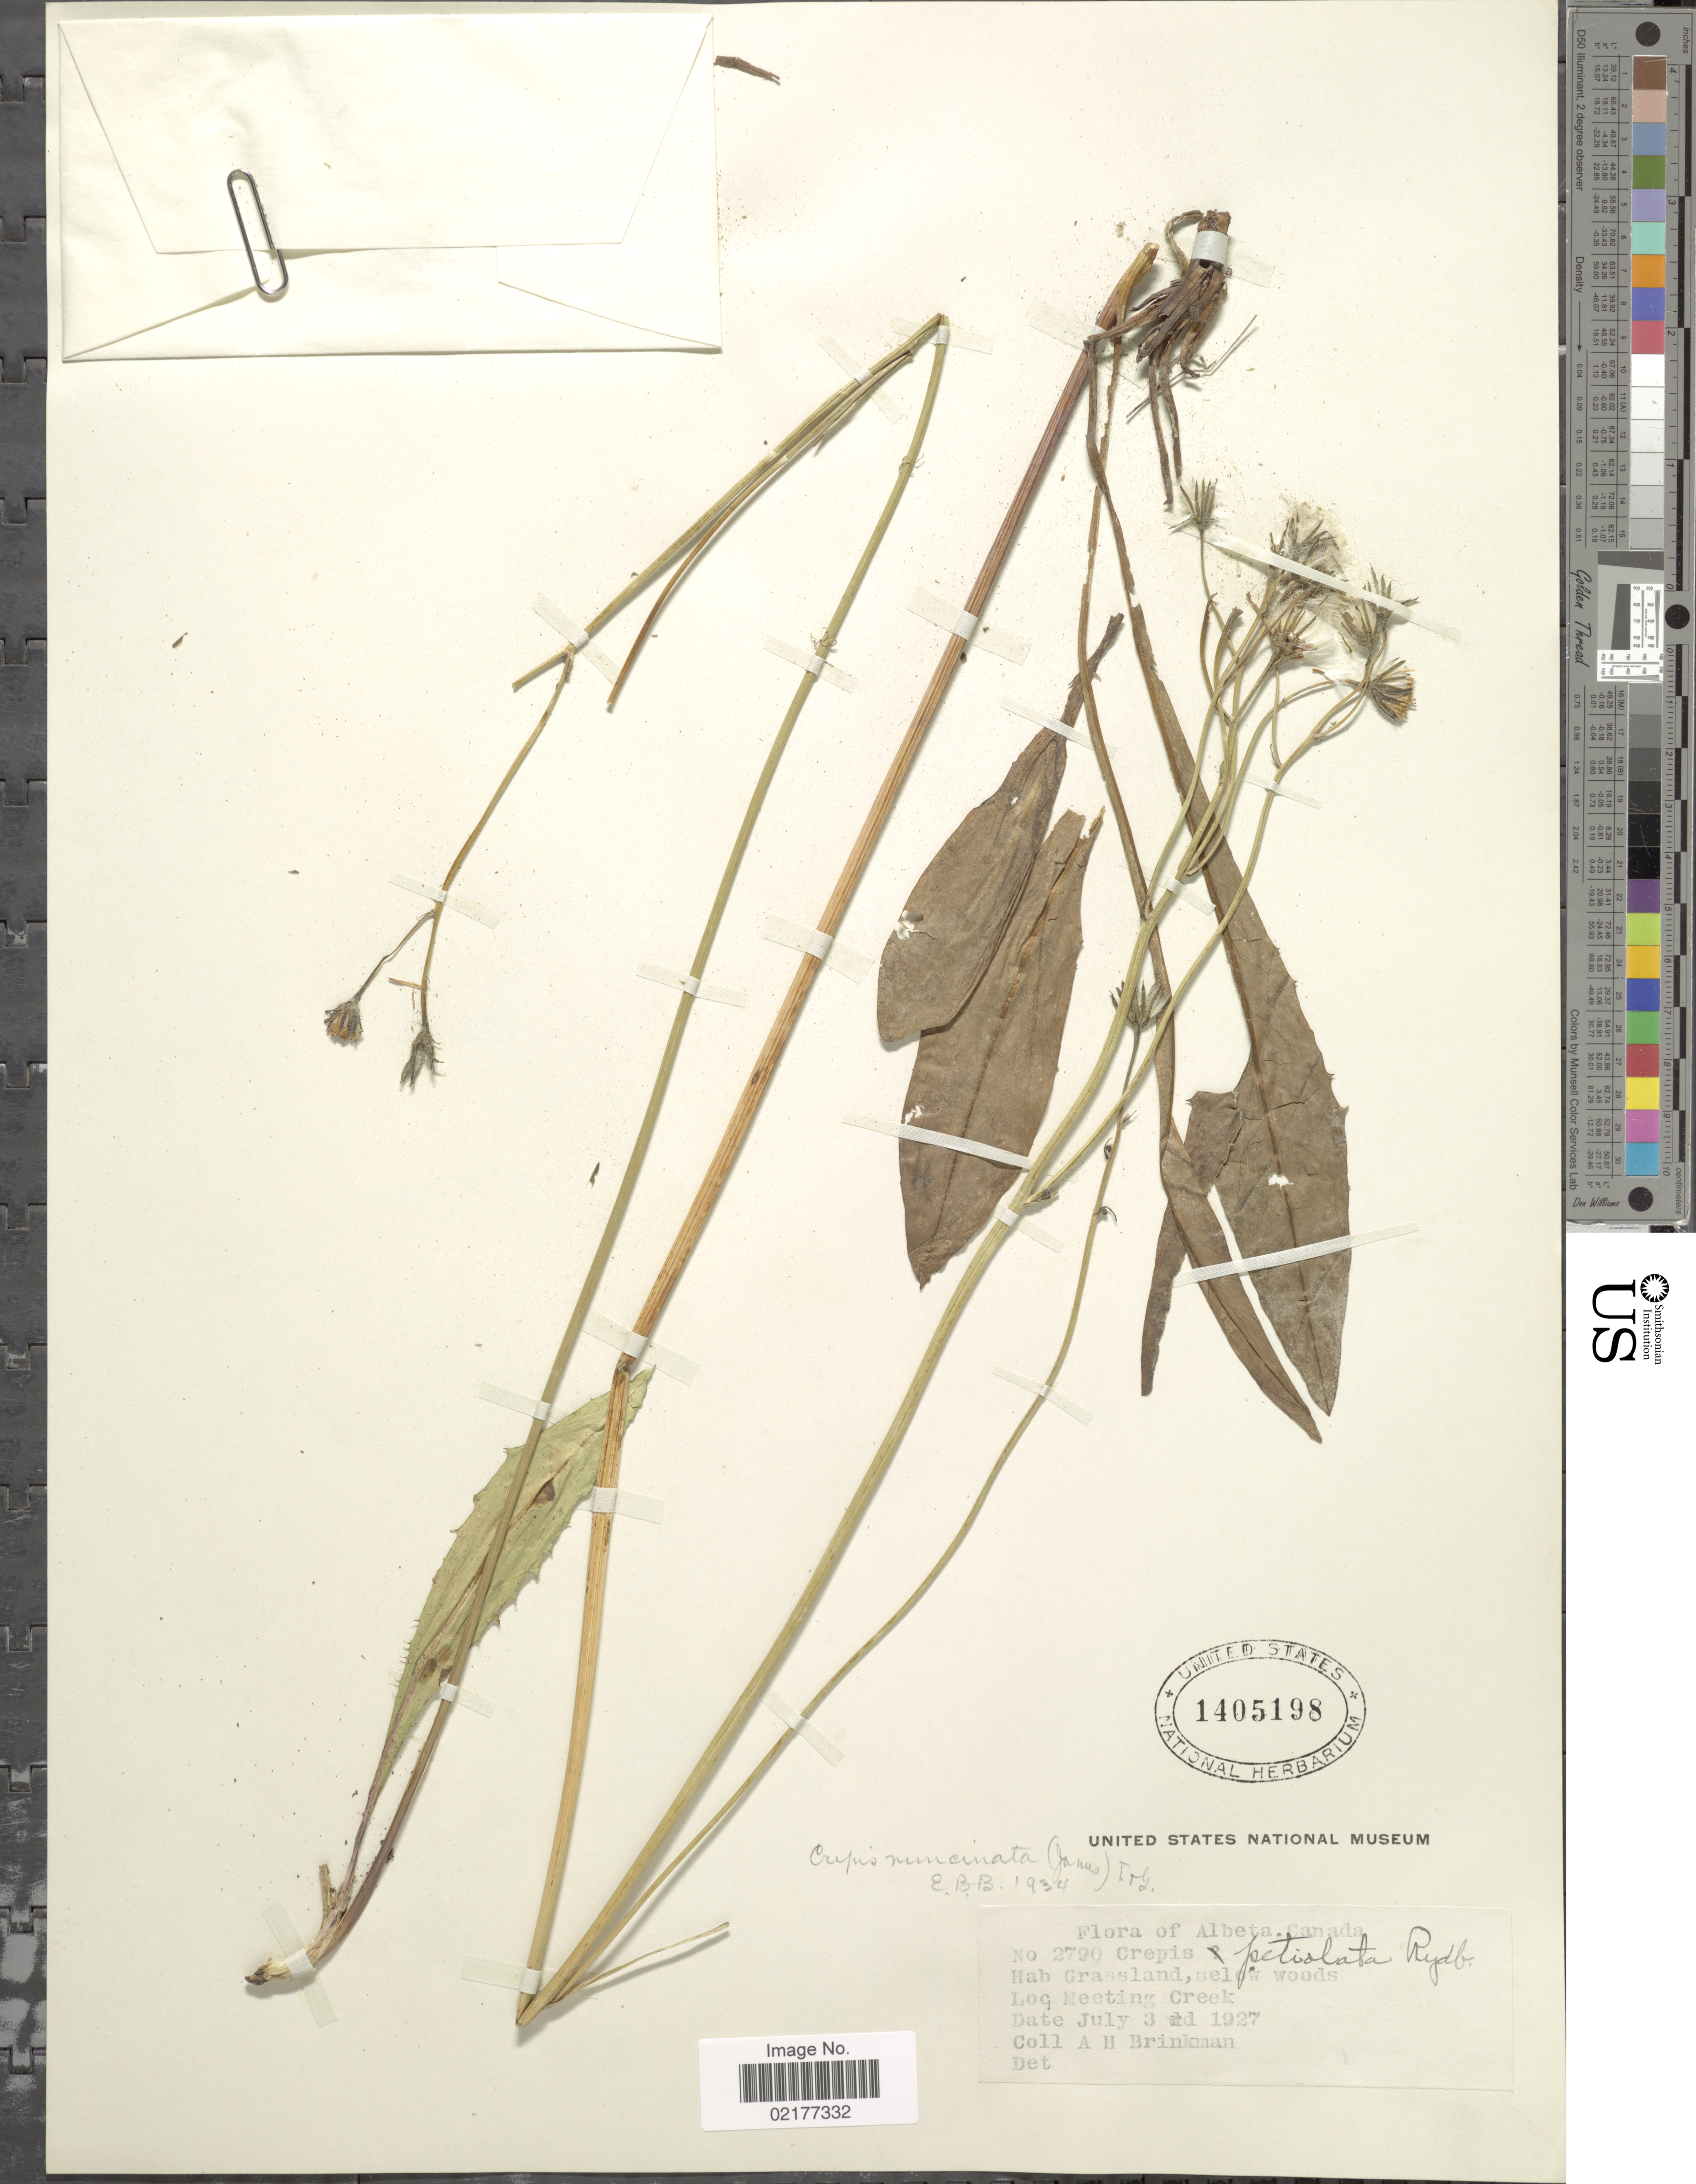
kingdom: Plantae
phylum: Tracheophyta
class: Magnoliopsida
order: Asterales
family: Asteraceae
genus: Crepis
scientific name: Crepis runcinata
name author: Torr. & A. Gray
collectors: A. Brinkman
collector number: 2790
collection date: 1927-07-03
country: Canada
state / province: Alberta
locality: Grassland, Below Woods, Meeting Creek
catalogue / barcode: US 1405198